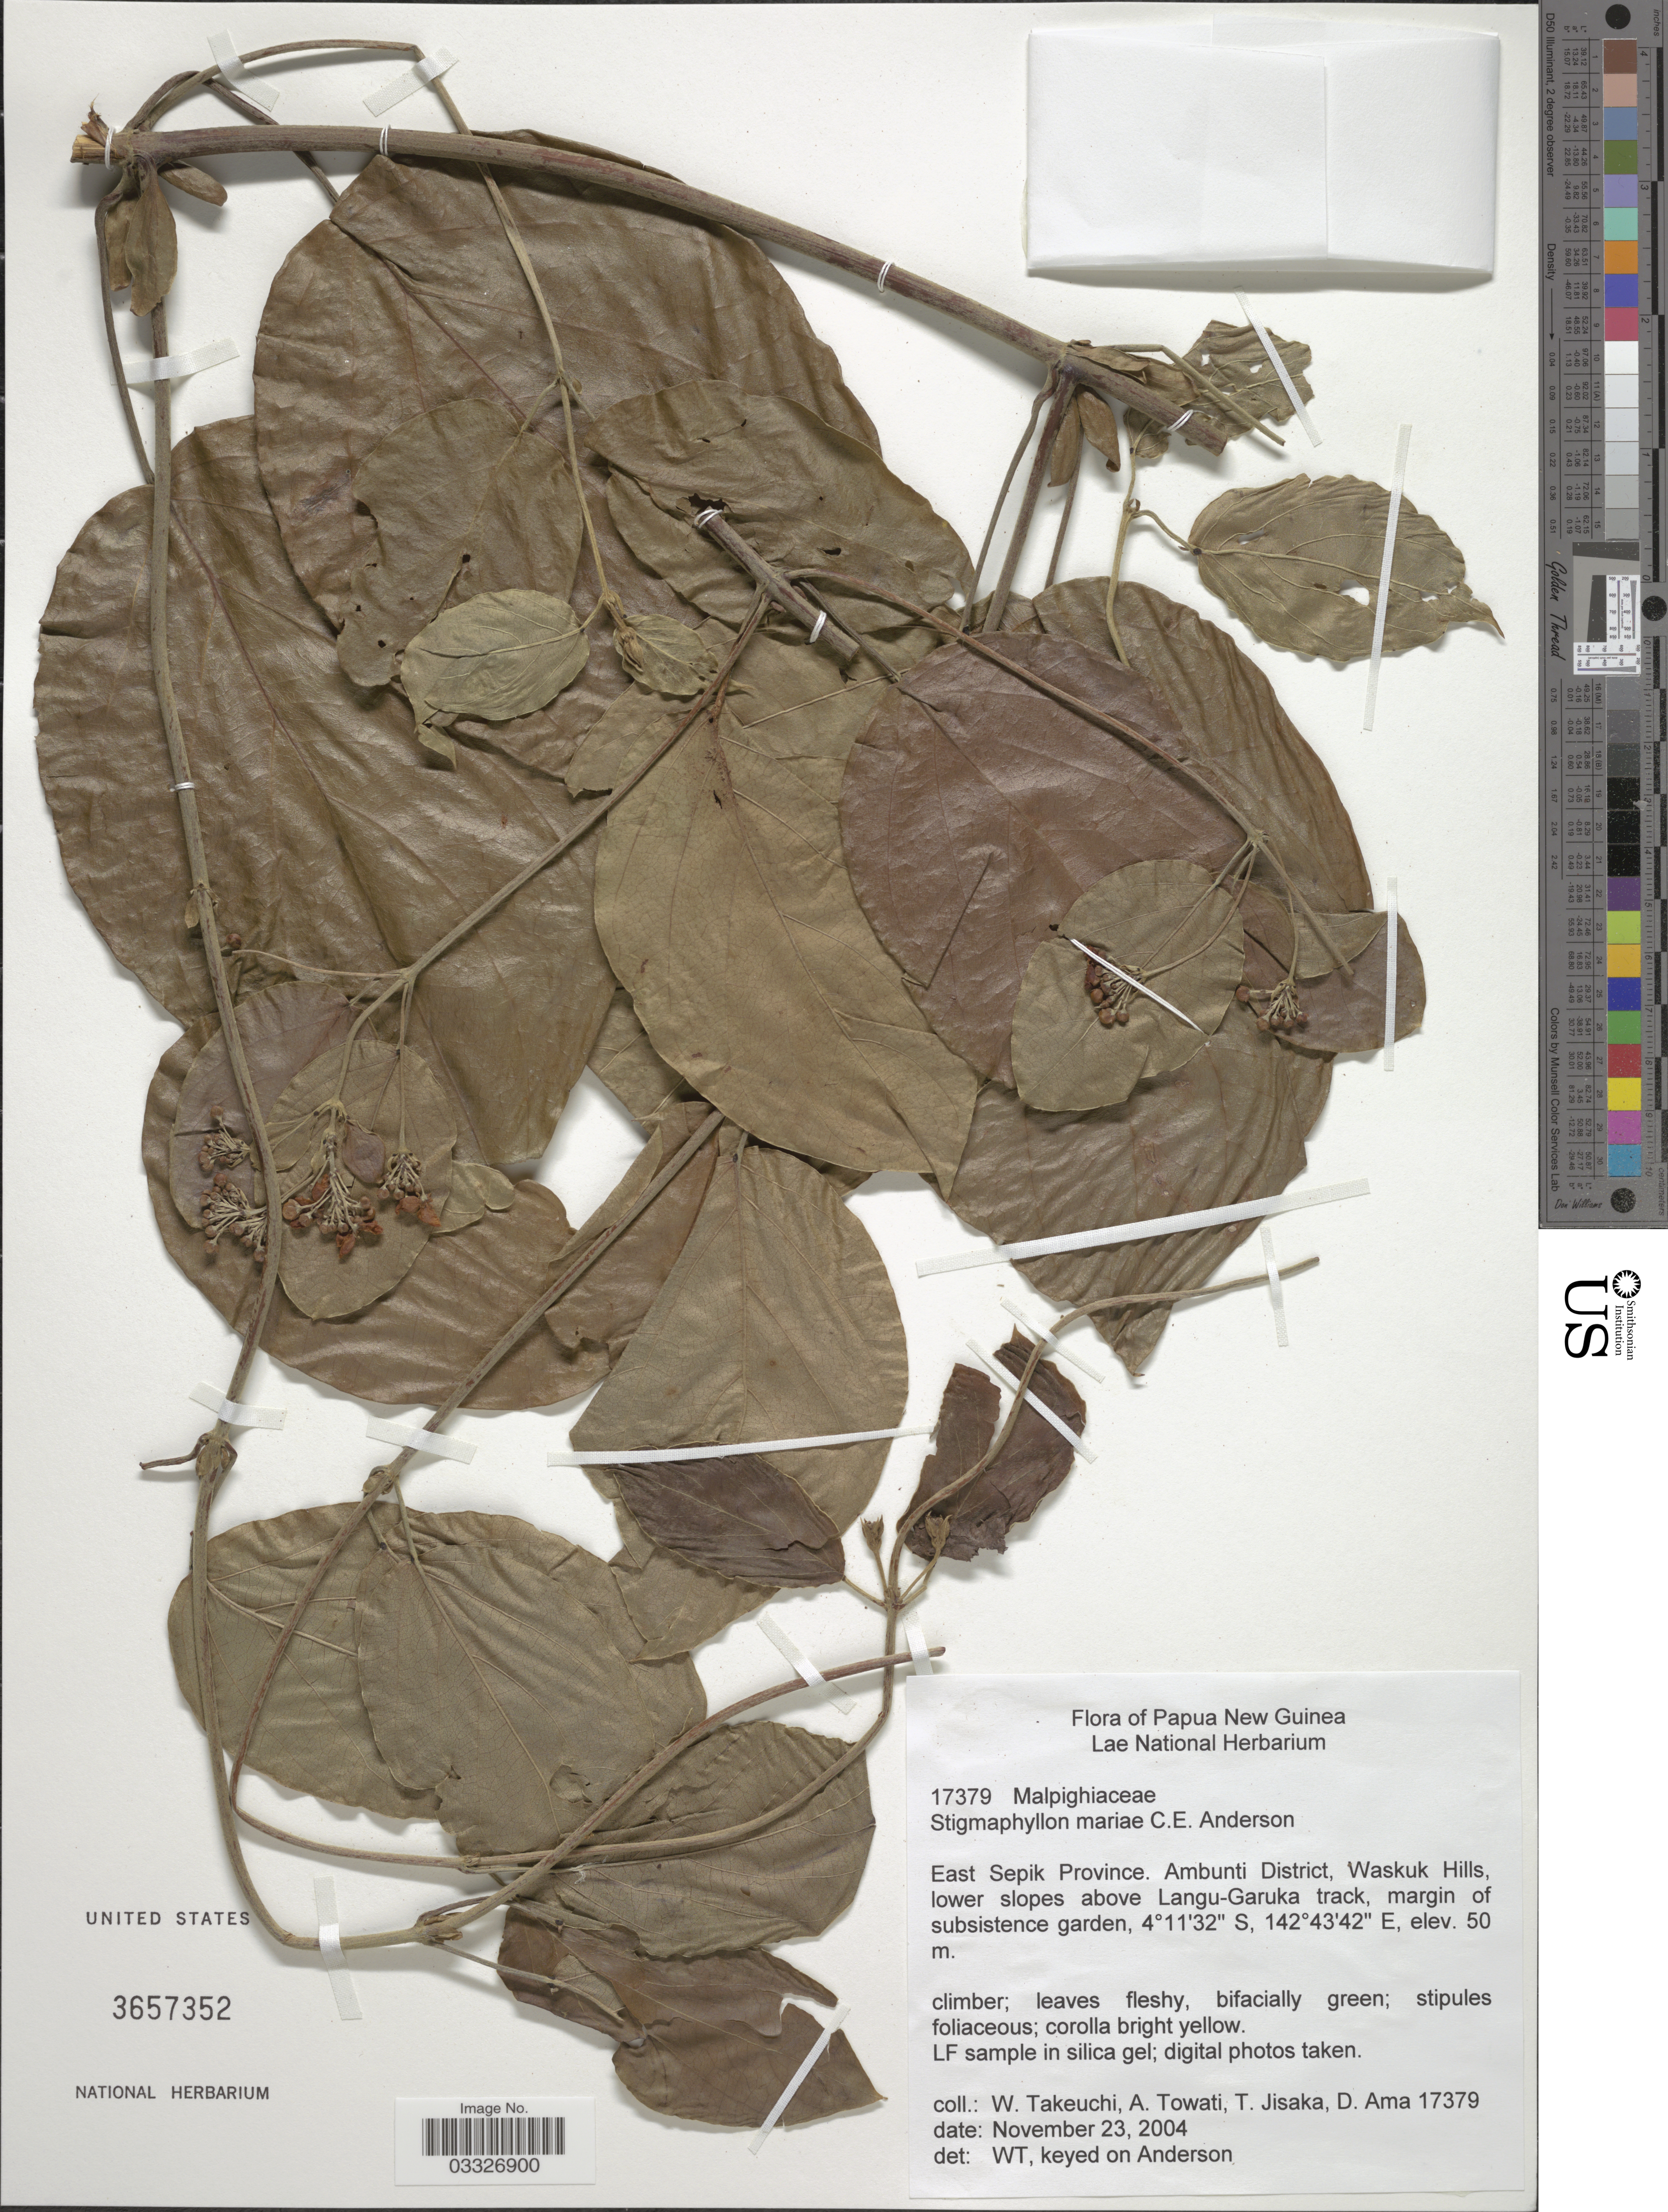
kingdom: Plantae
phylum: Tracheophyta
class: Magnoliopsida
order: Malpighiales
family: Malpighiaceae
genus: Stigmaphyllon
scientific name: Stigmaphyllon mariae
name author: C.E. Anderson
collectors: W. Takeuchi, A. Towati, T. Jisaka & D. Ama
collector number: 17379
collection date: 2004-11-23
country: Papua New Guinea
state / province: East Sepik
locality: Ambunti District, Waskuk Hills, lower slopes above Langu-Garuka track, margin of subsistence garden.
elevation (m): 50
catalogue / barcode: US 3657352